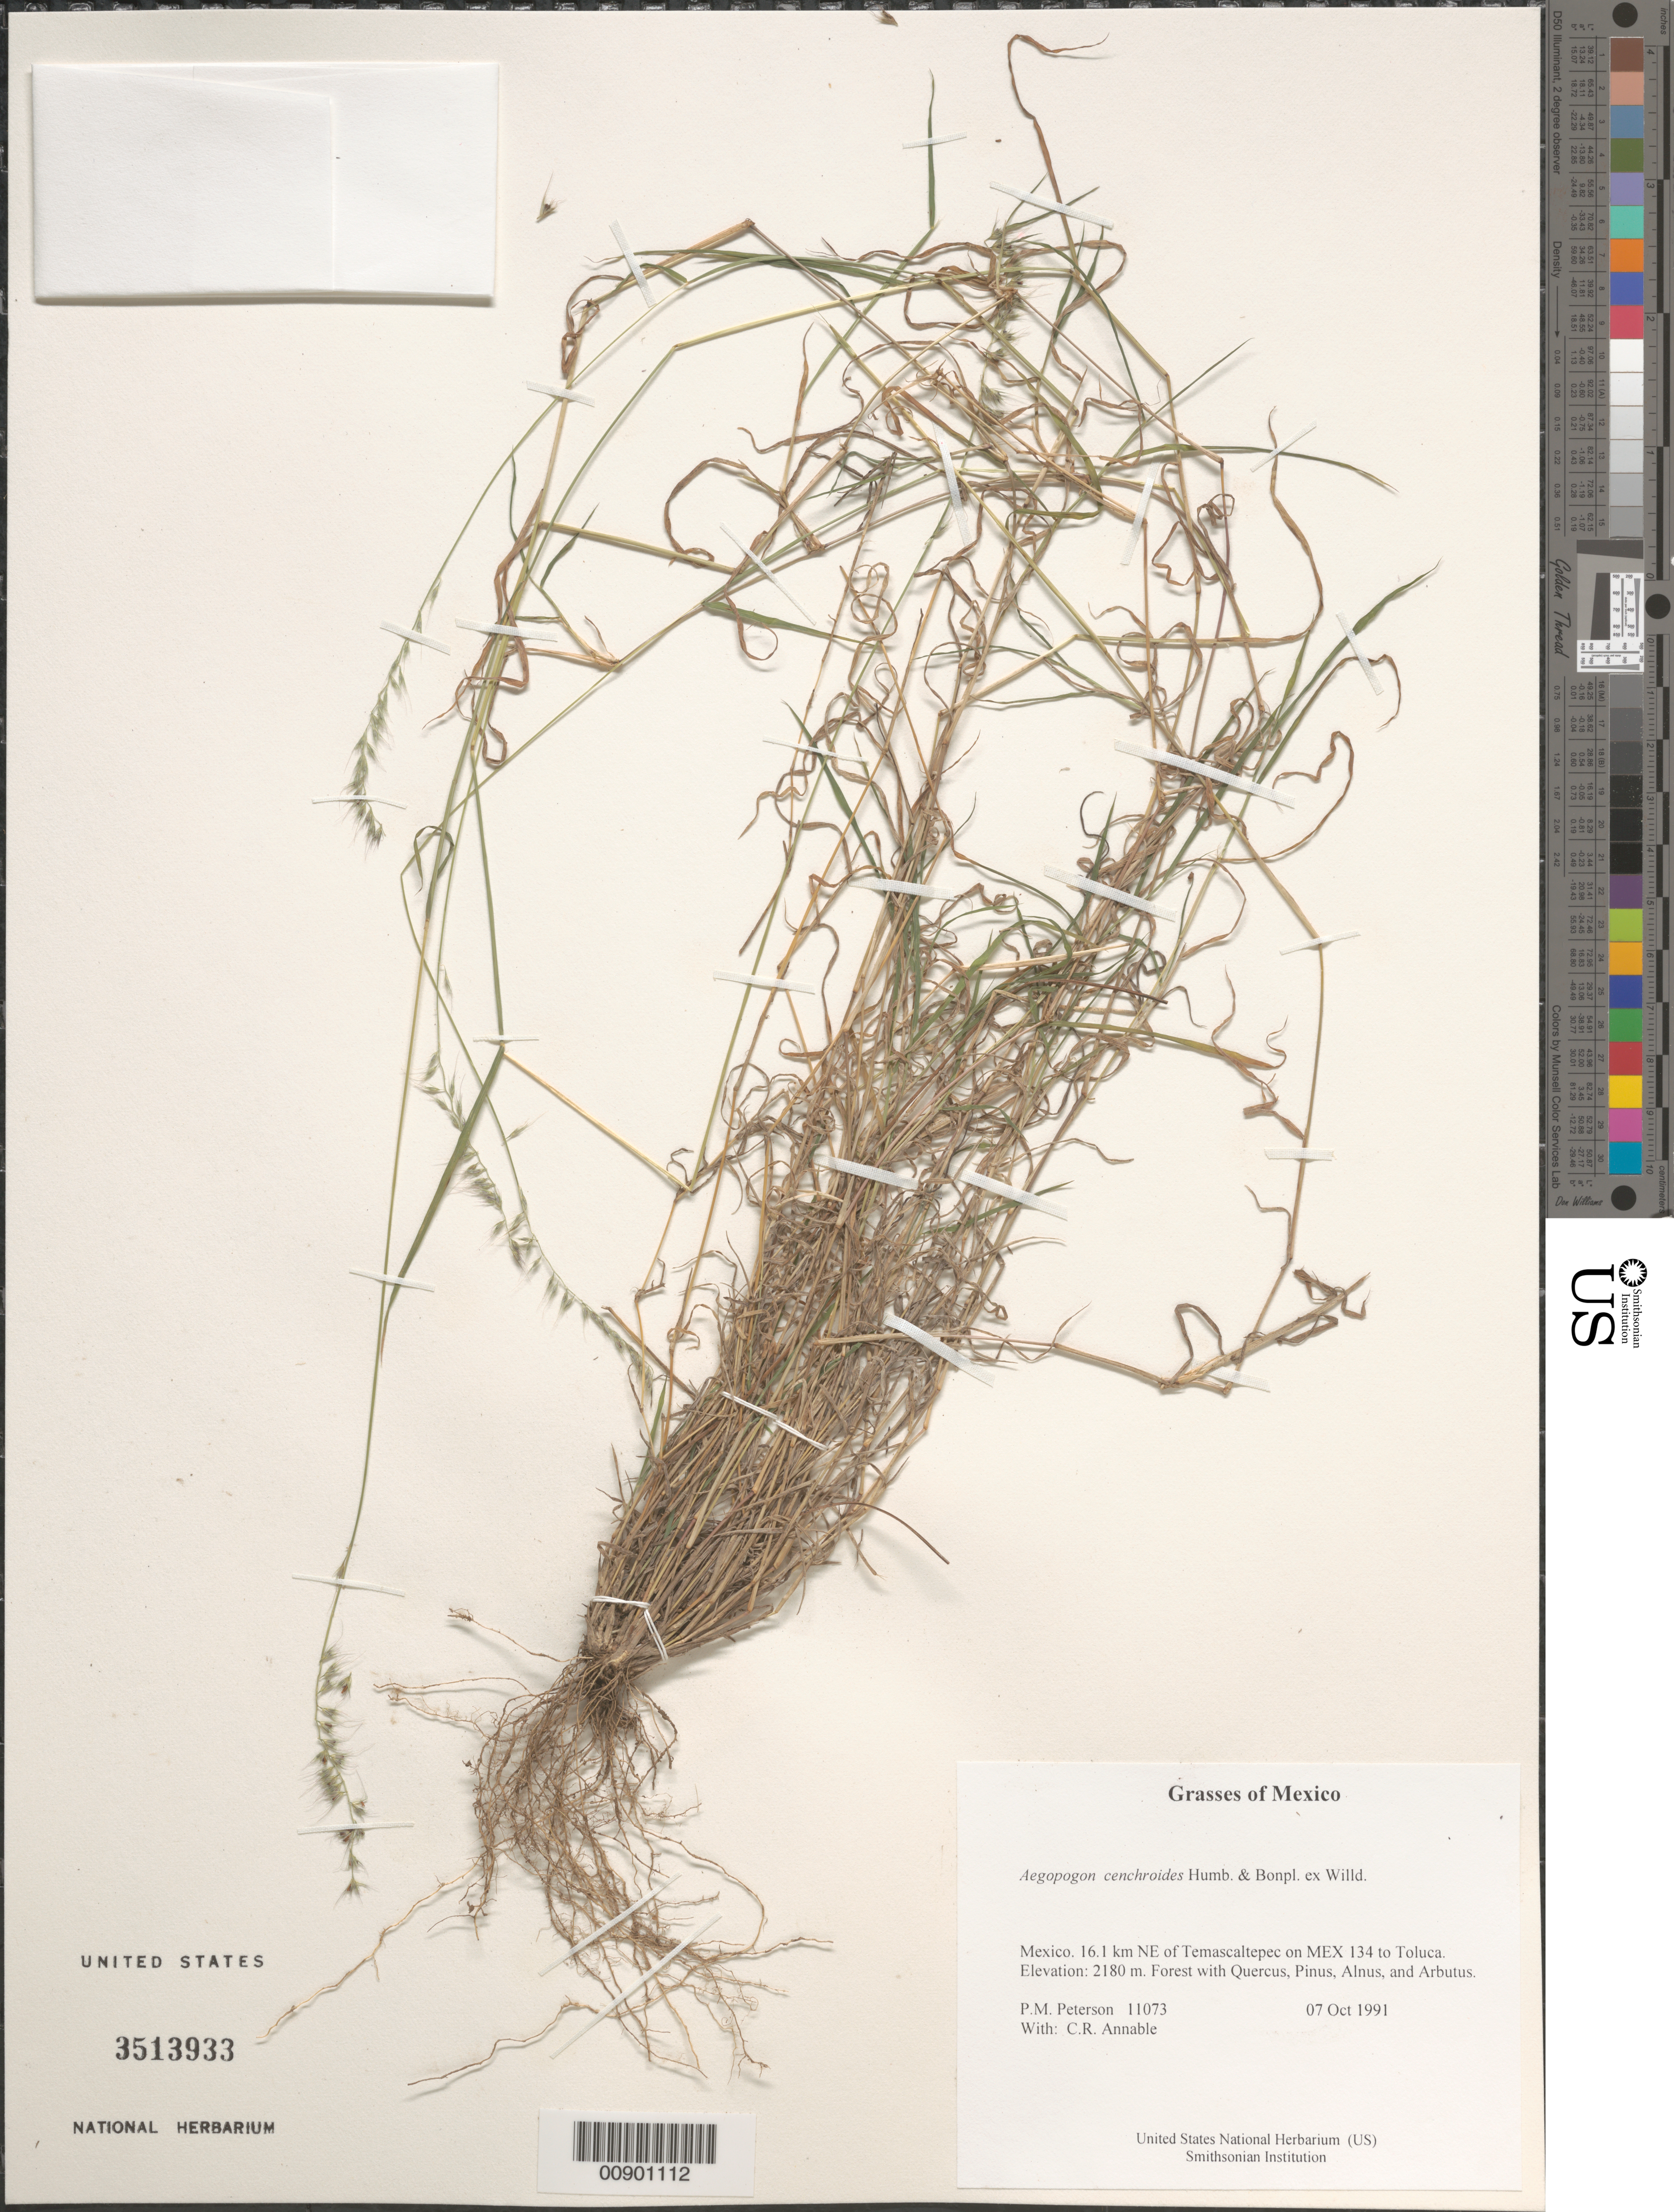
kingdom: Plantae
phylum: Tracheophyta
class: Liliopsida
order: Poales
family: Poaceae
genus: Muhlenbergia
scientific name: Muhlenbergia cenchroides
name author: (Humb. & Bonpl. ex Willd.) P.M. Peterson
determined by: Peterson, Paul M., (BOT), Smithsonian Institution - National Museum of Natural History (UNITED STATES)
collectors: P. M. Peterson & C. R. Annable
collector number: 11073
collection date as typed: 07 Oct 1991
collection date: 1991-10-07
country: Mexico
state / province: México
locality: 16.1 km NE of Temascaltepec on MEX 134 to Toluca.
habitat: Forest with Quercus, Pinus, Alnus, and Arbutus.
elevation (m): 2180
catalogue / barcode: US 3513933